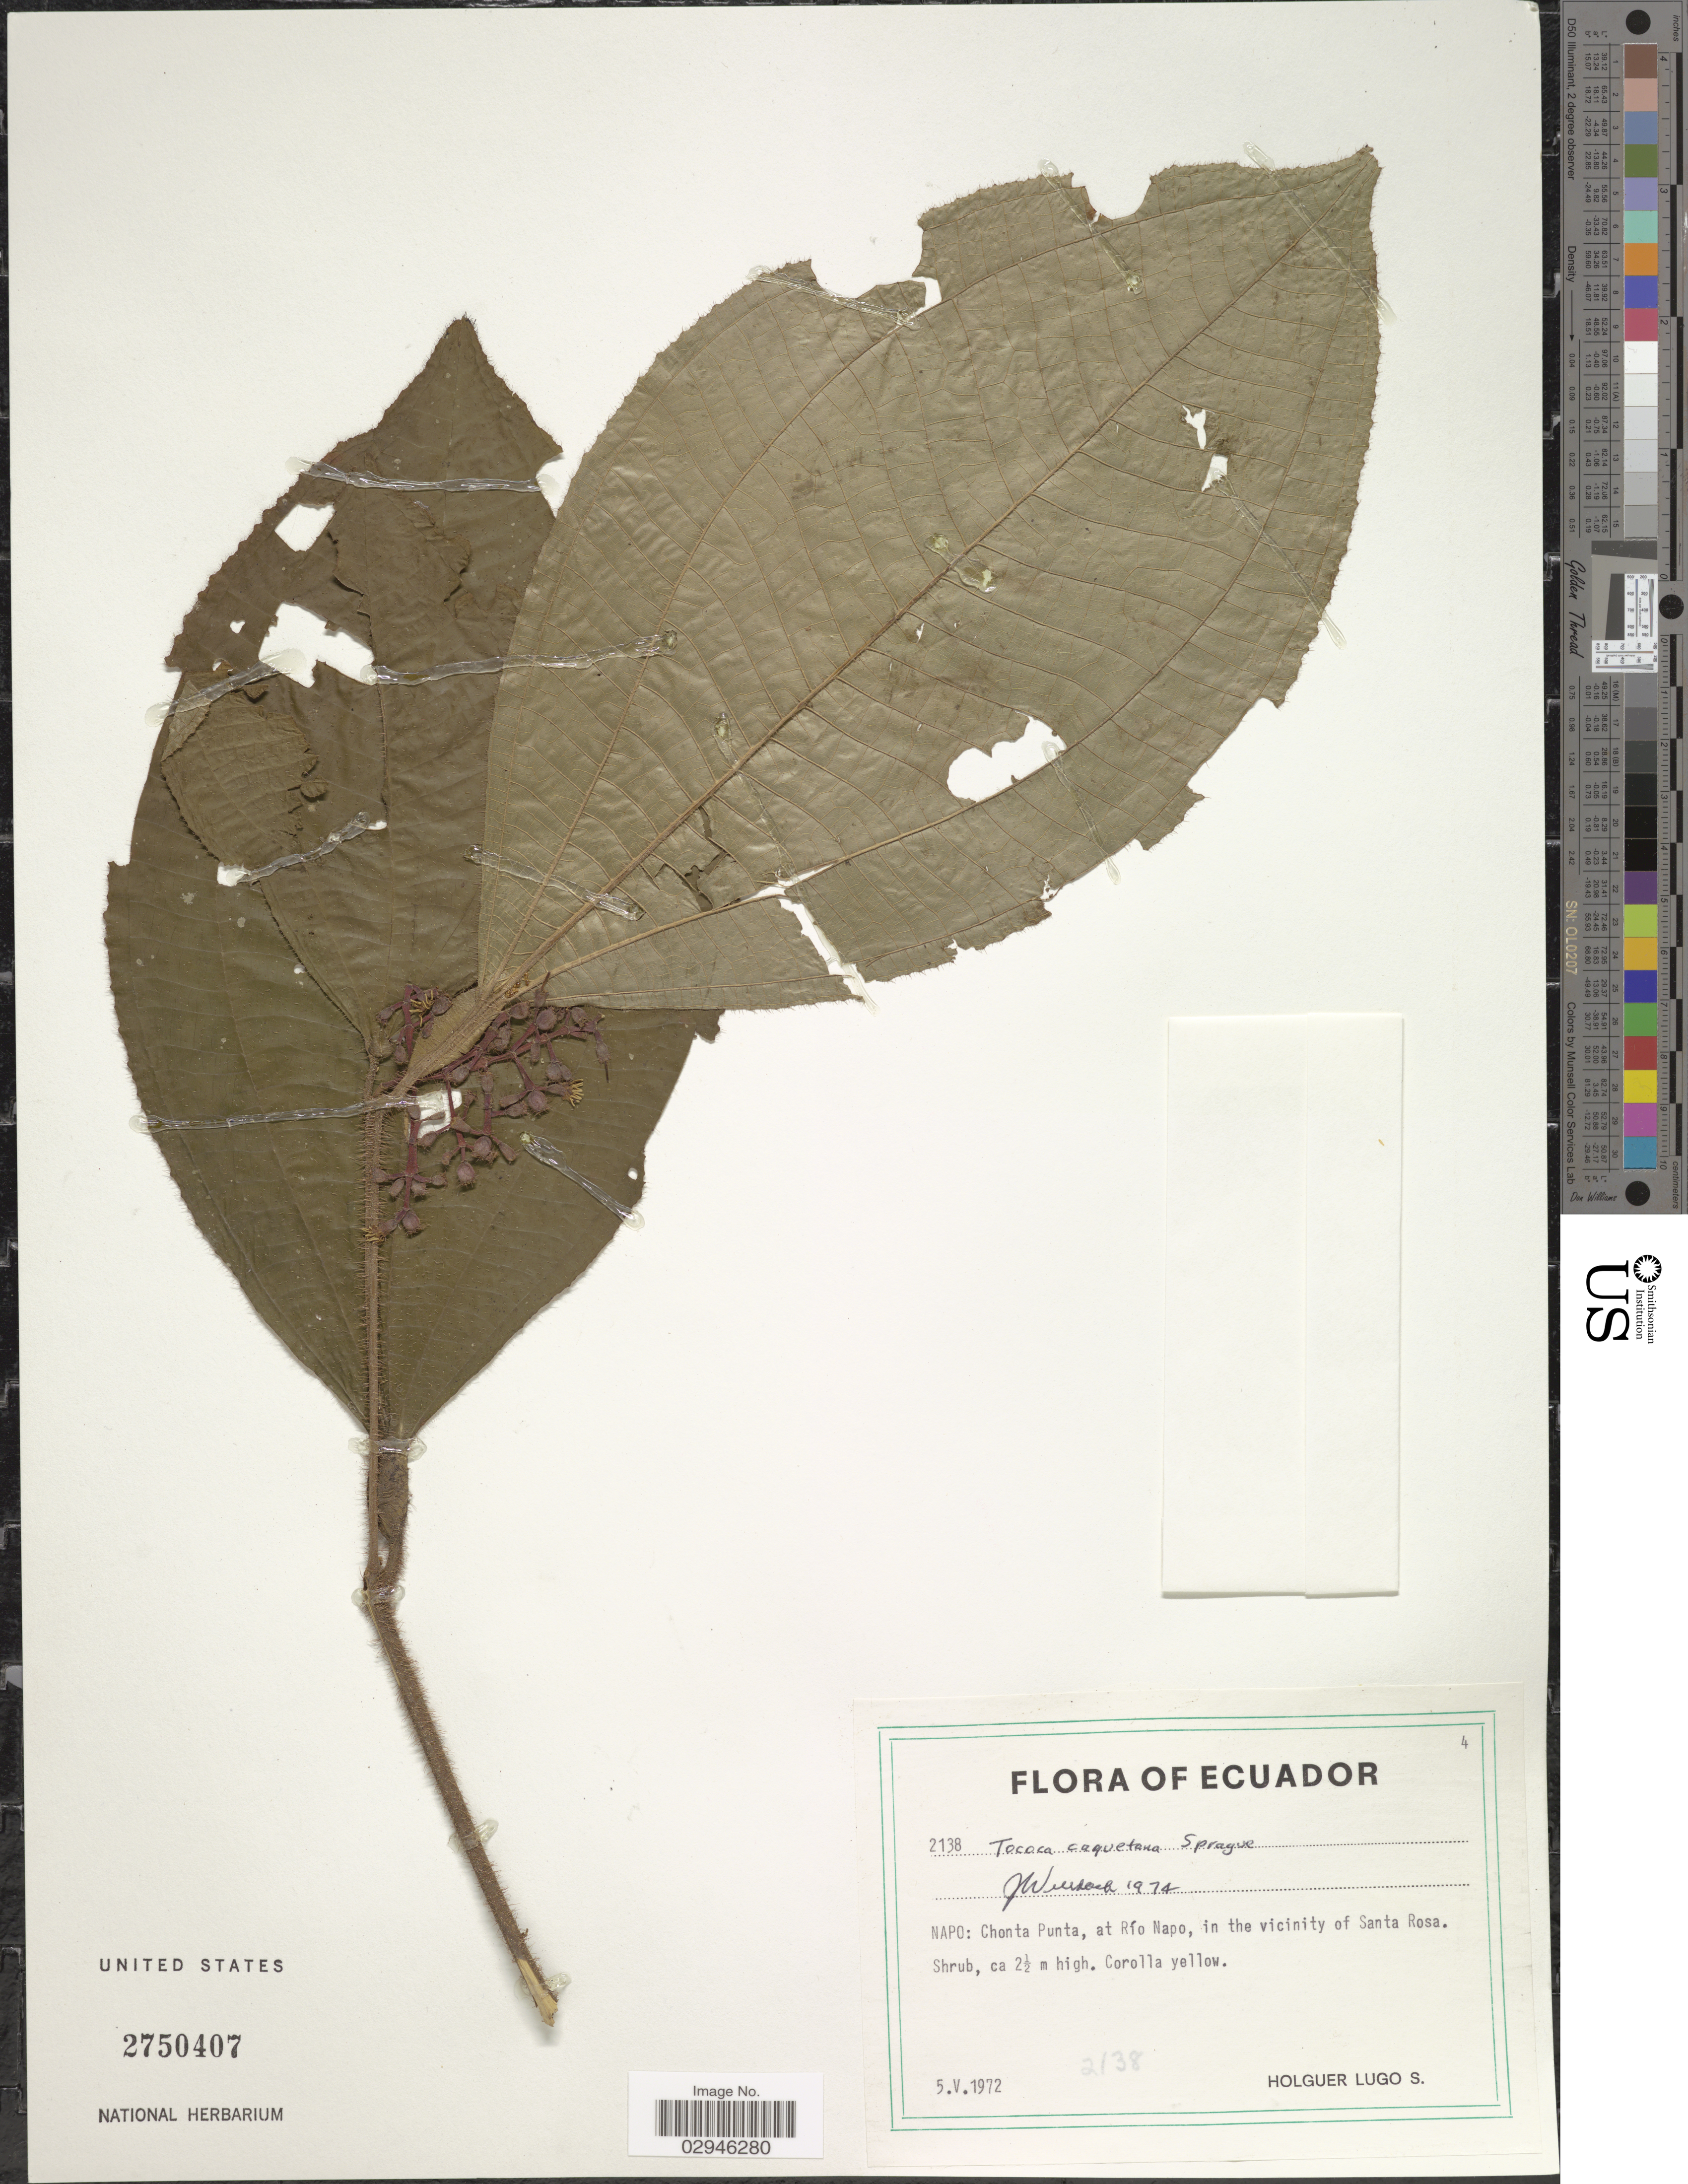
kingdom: Plantae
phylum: Tracheophyta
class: Magnoliopsida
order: Myrtales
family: Melastomataceae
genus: Tococa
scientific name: Tococa caquetana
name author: Sprague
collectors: H. Lugo S.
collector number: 2138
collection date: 1972-05-05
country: Ecuador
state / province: Napo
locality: Chonta Punta, at Río Napo, in the vicinity of Santa Rosa.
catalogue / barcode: US 2750407